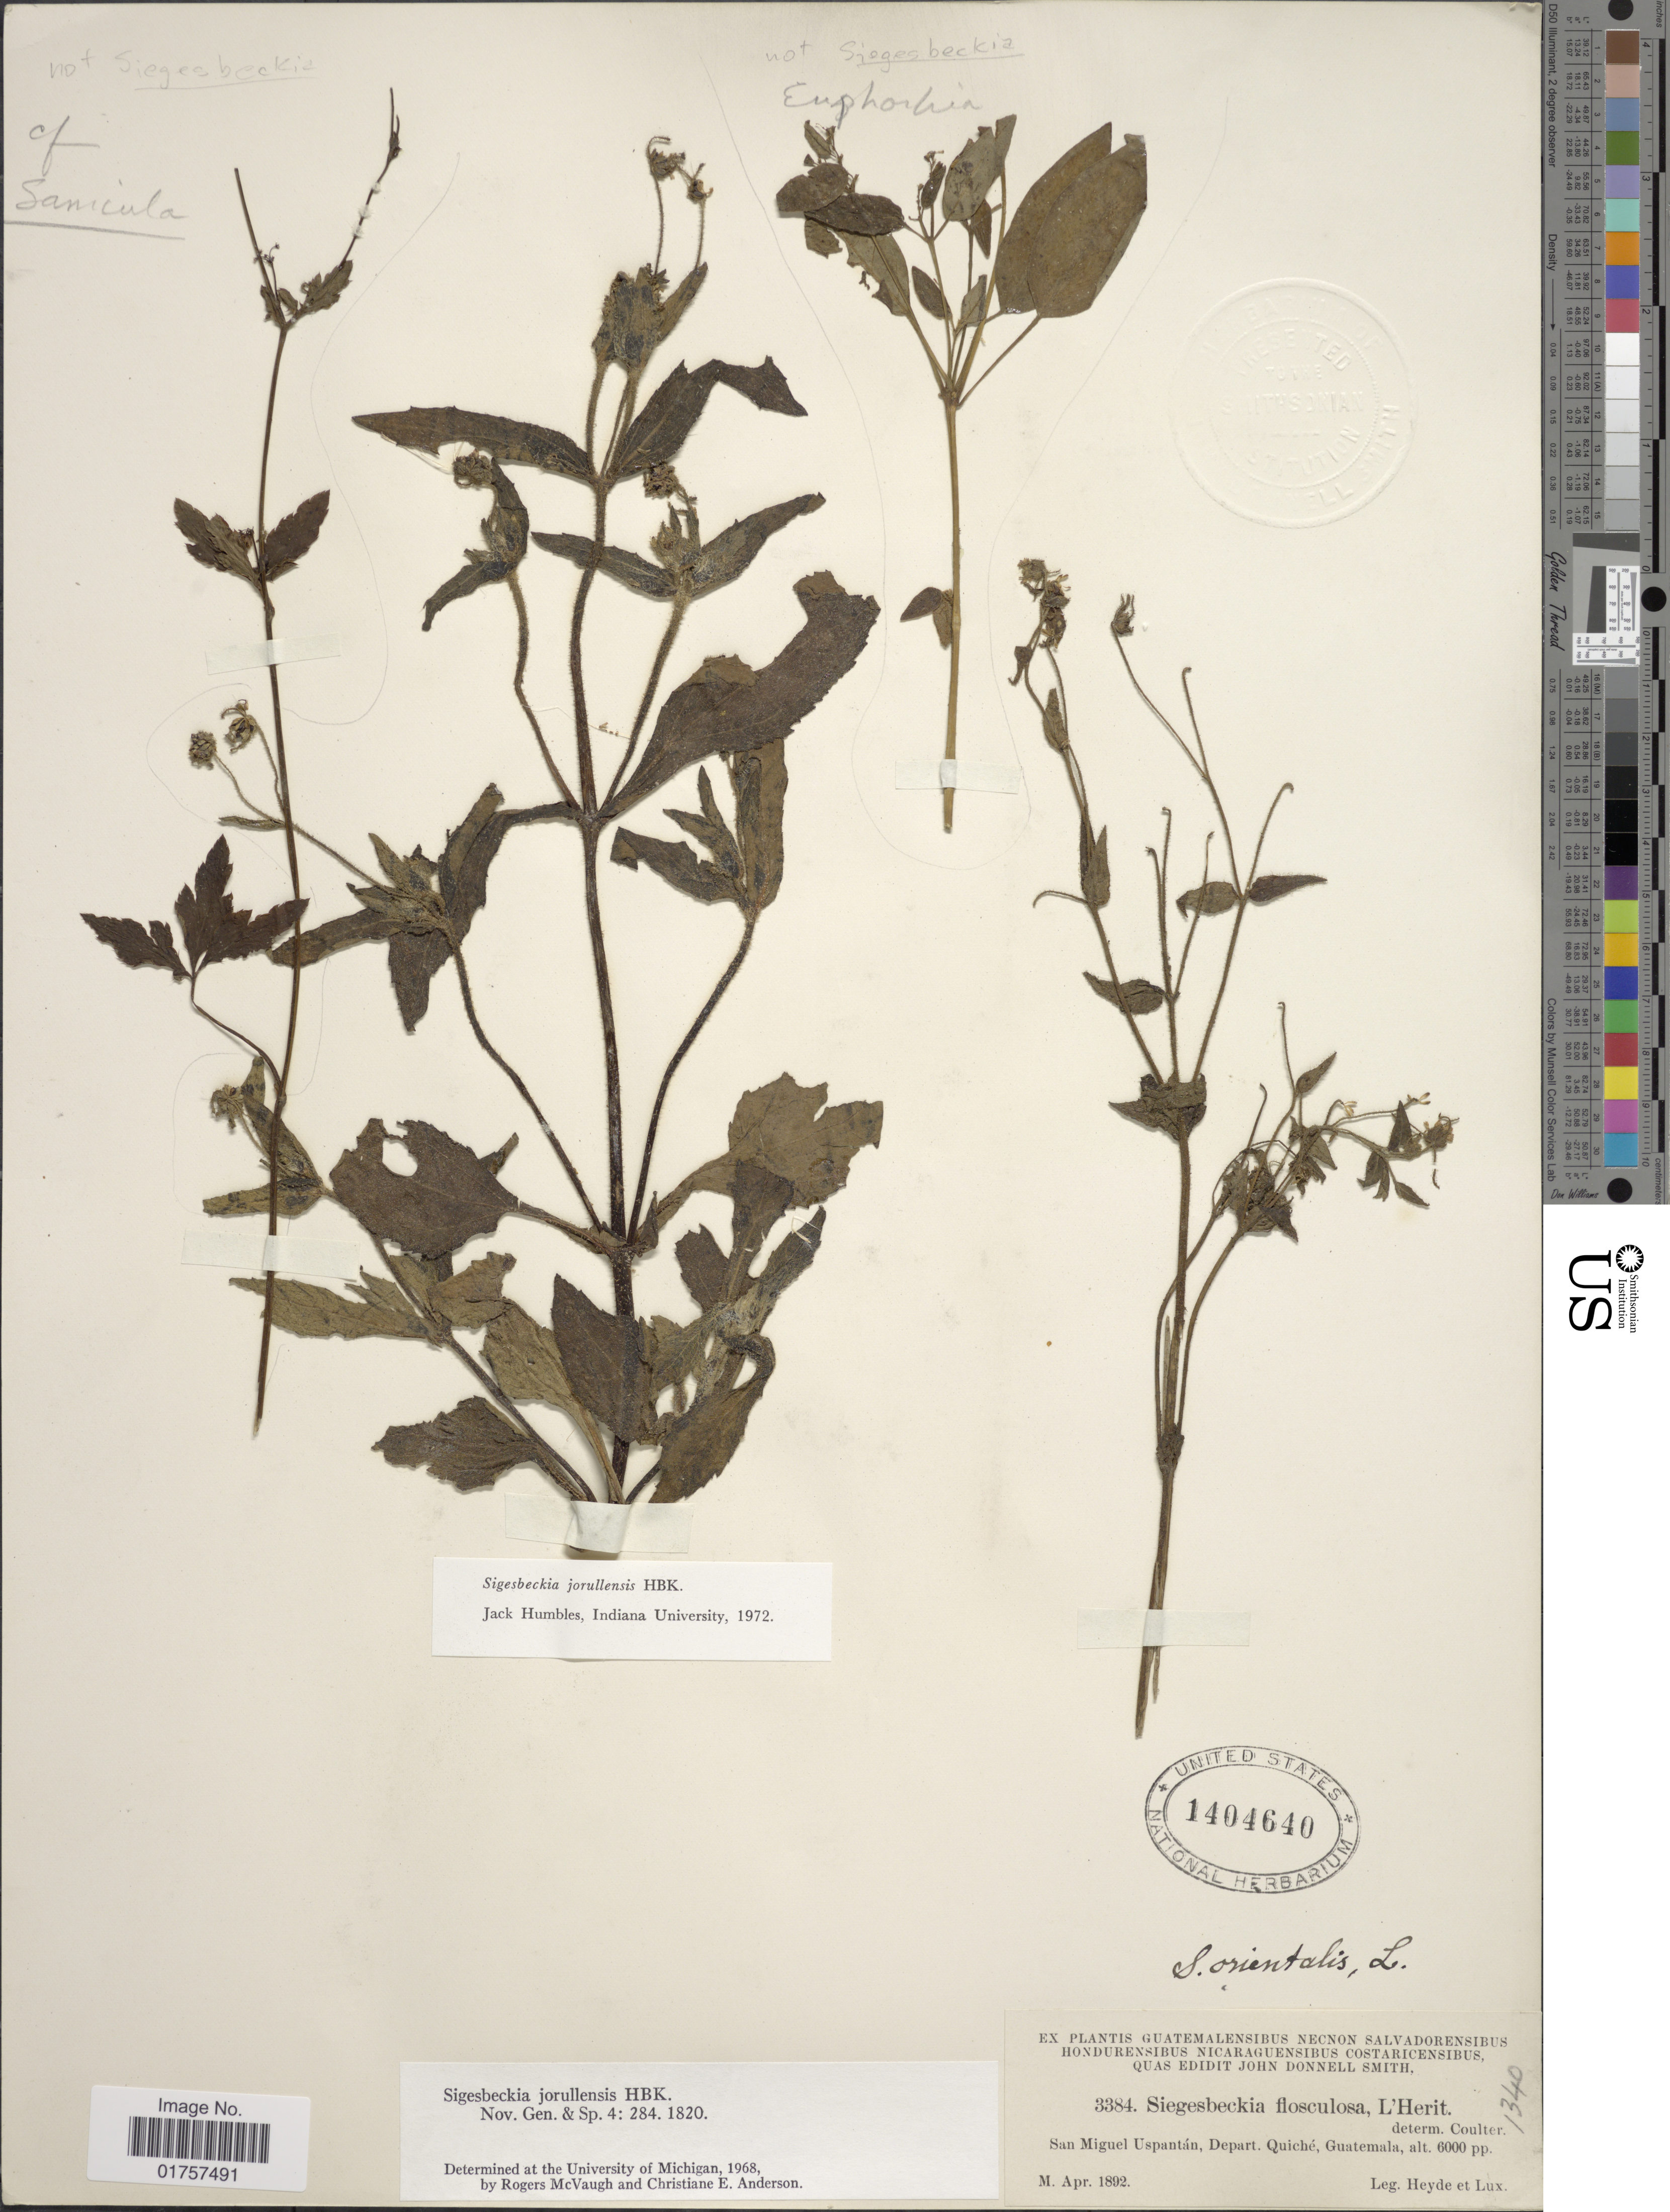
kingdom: Plantae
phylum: Tracheophyta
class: Magnoliopsida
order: Asterales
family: Asteraceae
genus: Sigesbeckia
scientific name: Sigesbeckia jorullensis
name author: Kunth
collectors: Heyde & Lux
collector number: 3384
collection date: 1892-04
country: Guatemala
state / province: El Quiché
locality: San Miguel Uspantán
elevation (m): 1829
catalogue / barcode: US 1404640